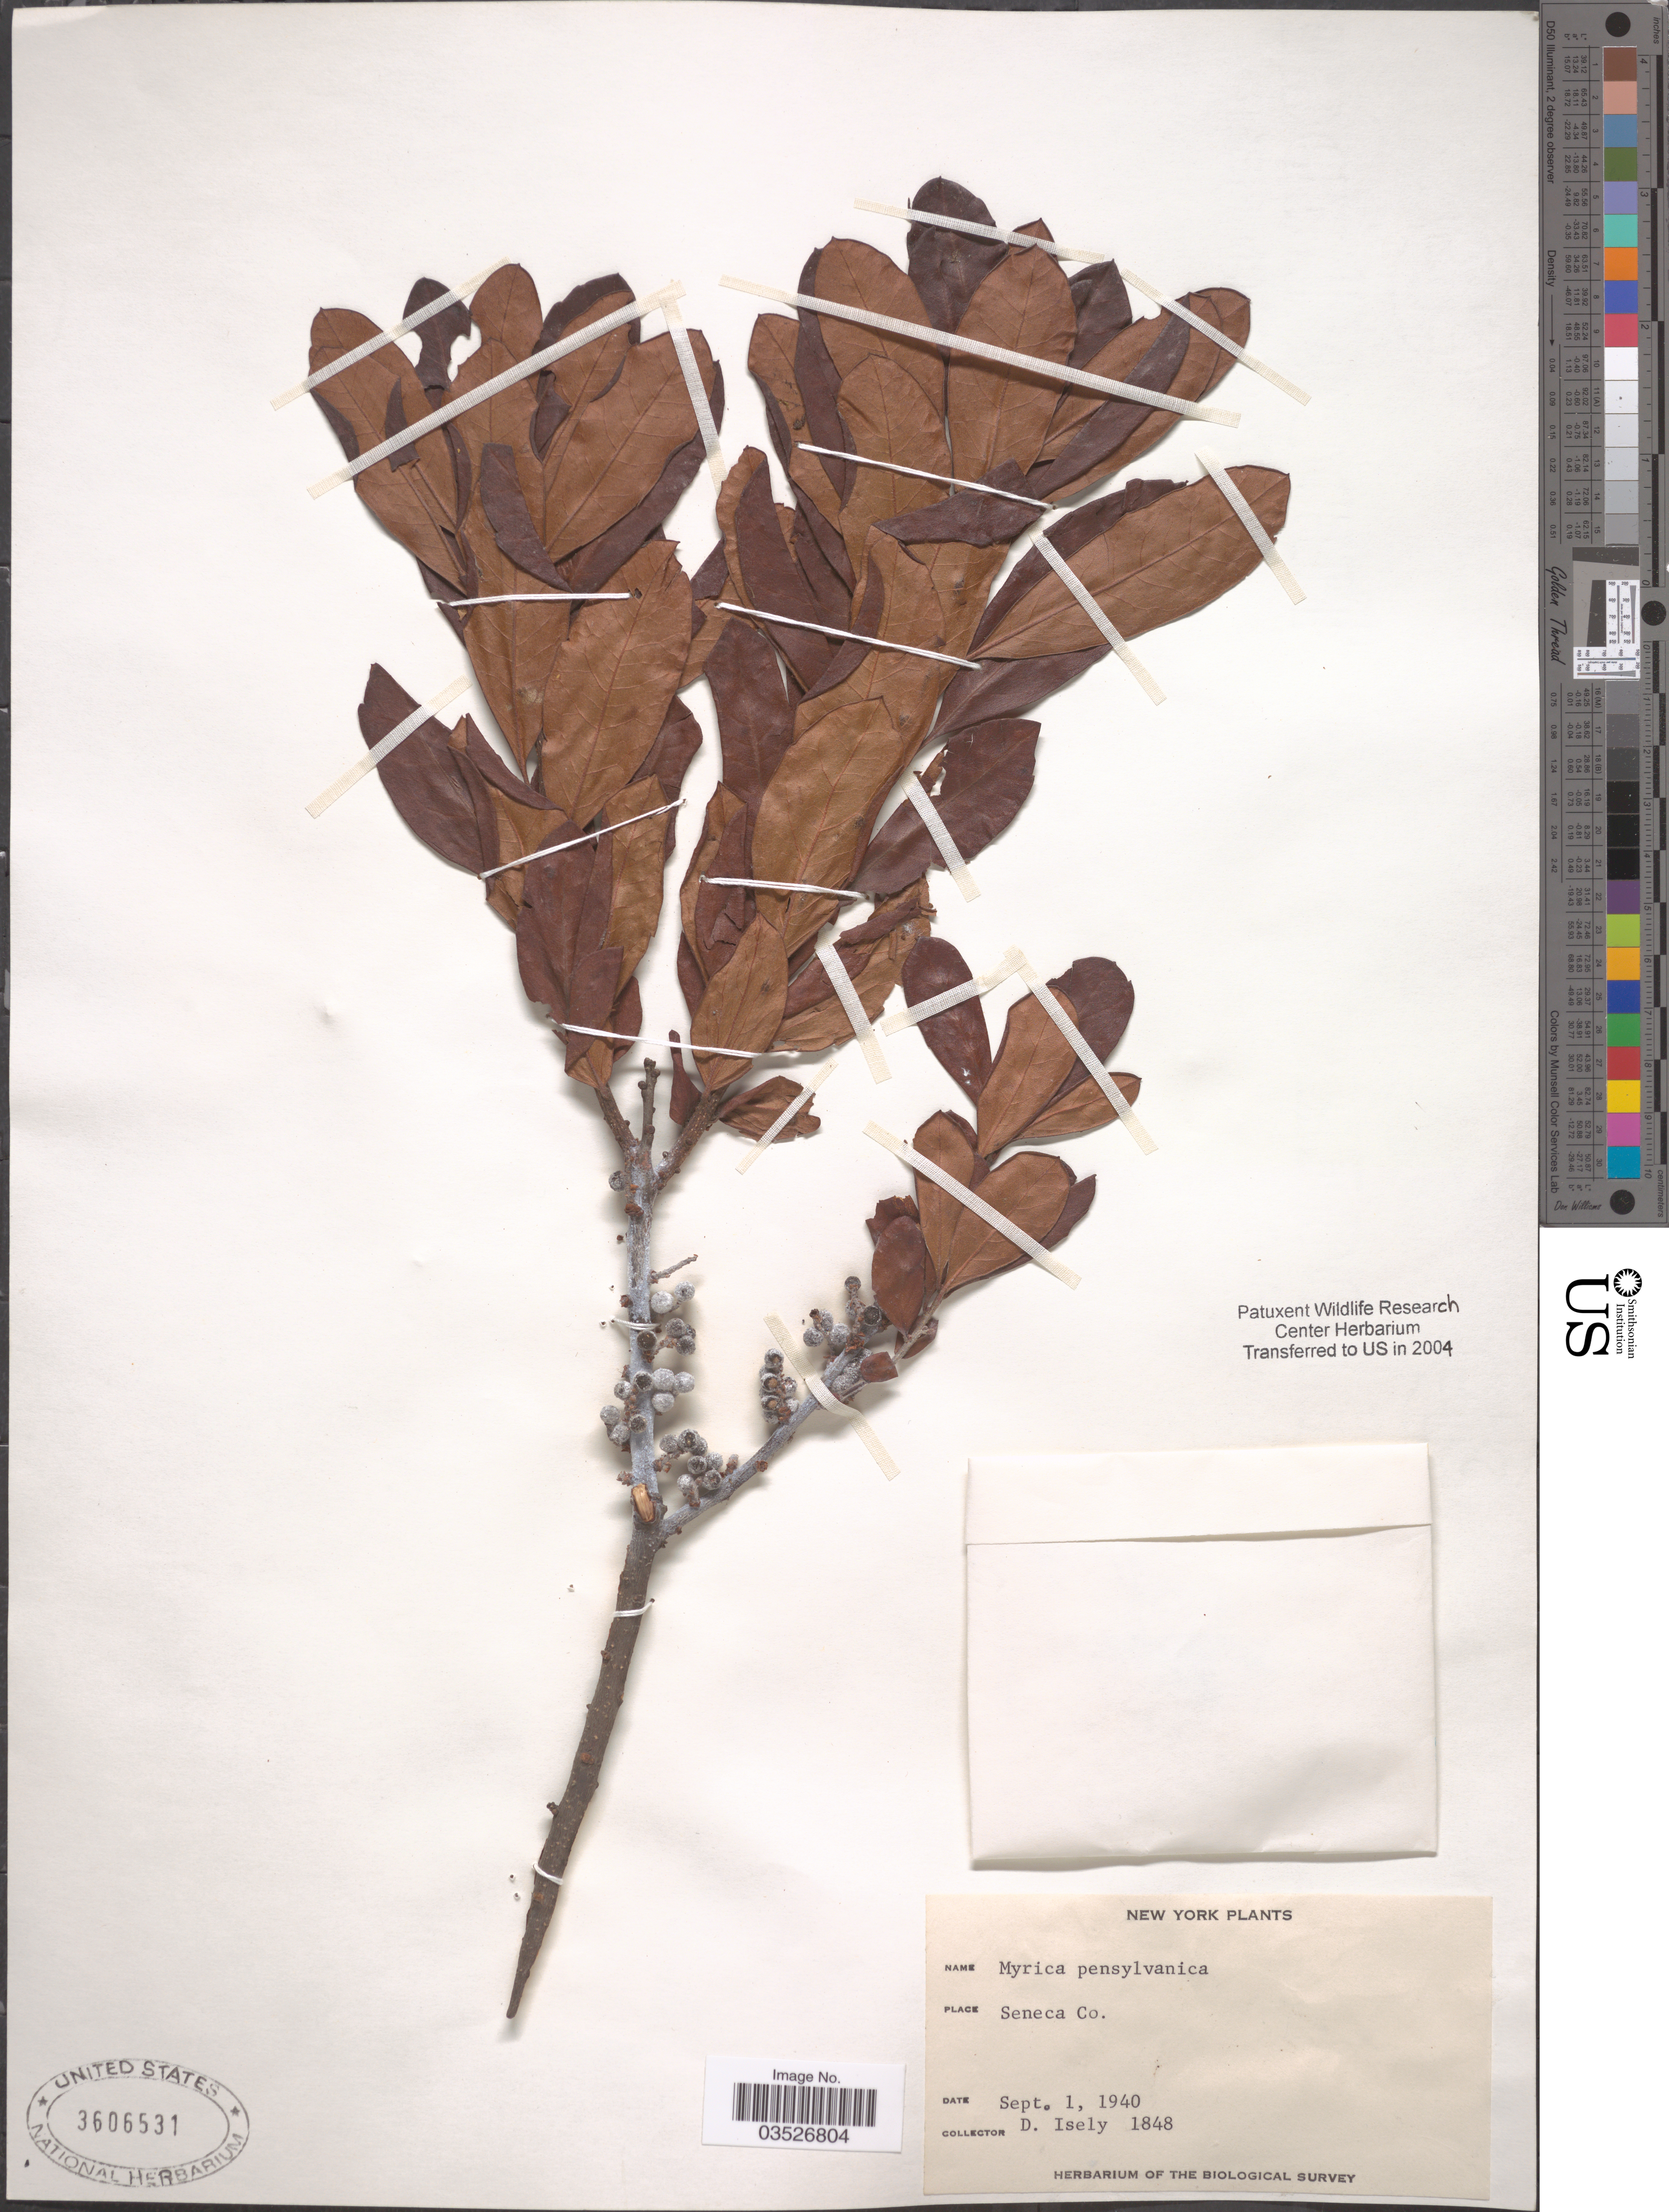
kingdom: Plantae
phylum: Tracheophyta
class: Magnoliopsida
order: Fagales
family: Myricaceae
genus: Morella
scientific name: Morella pensylvanica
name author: (Mirb.) Kartesz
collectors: D. Isley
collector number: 1848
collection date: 1940-09-01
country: United States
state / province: New York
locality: Seneca Co.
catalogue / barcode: US 3606531